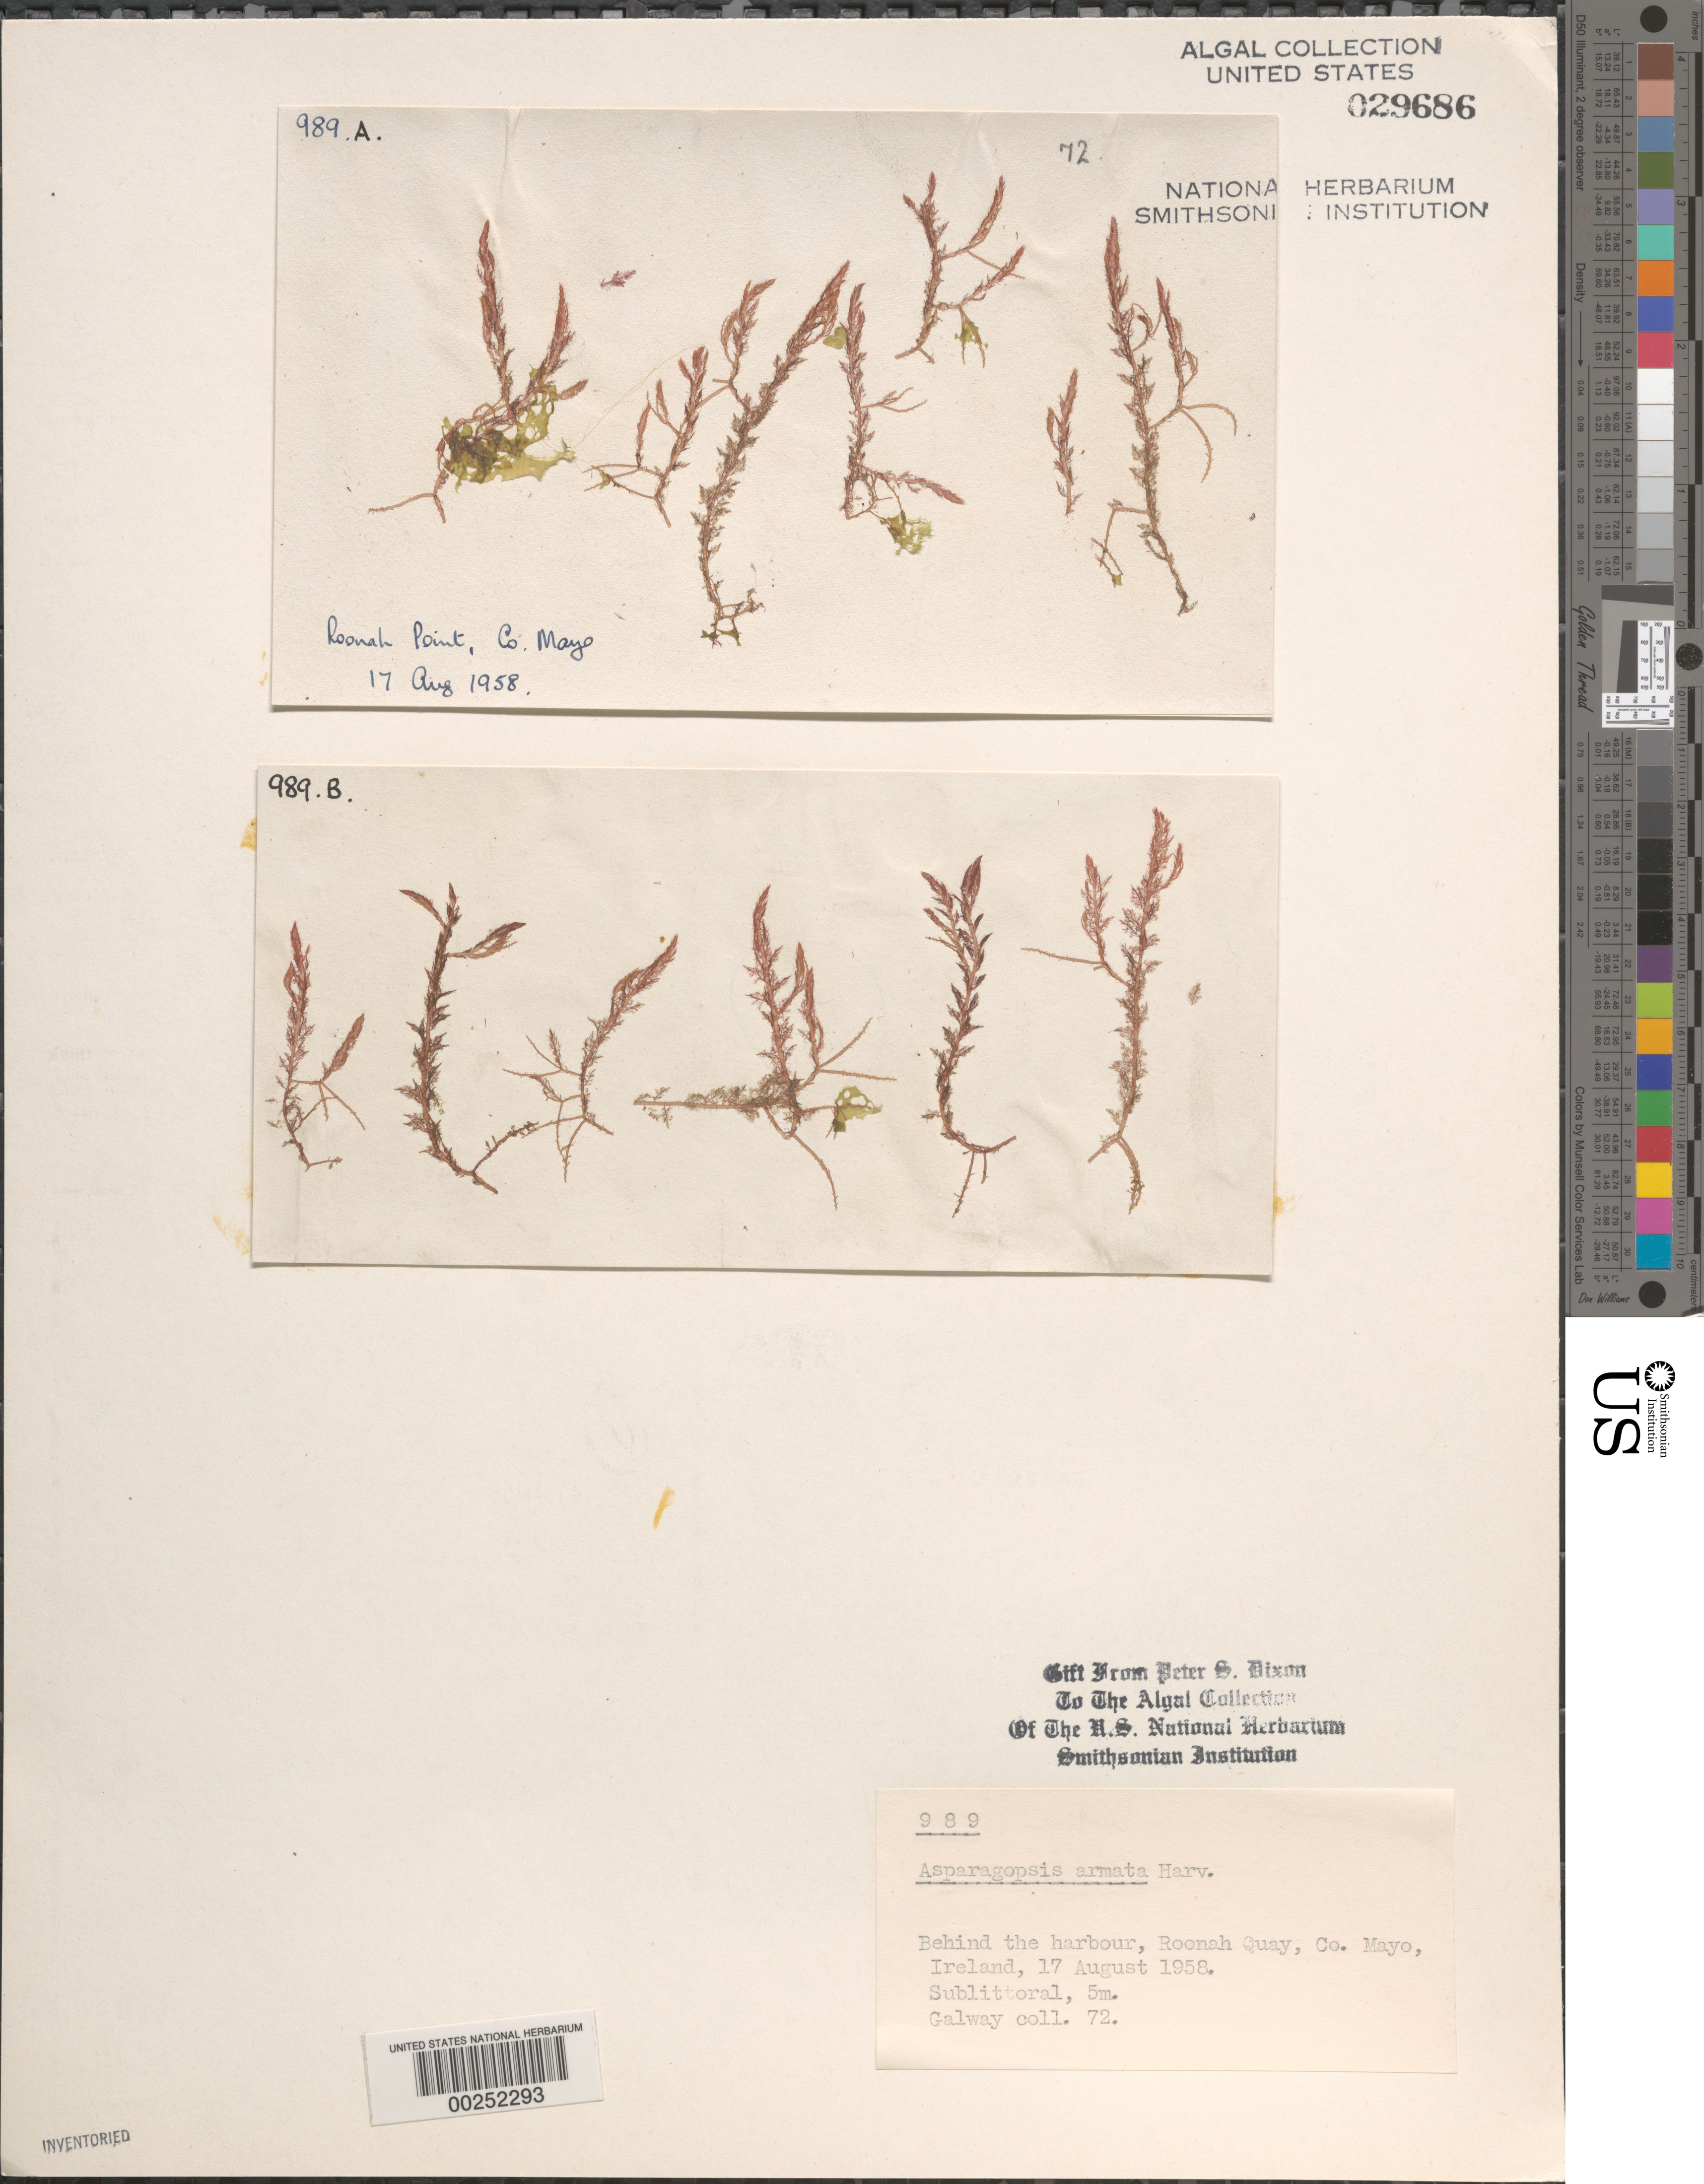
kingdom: Plantae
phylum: Rhodophyta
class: Florideophyceae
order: Bonnemaisoniales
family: Bonnemaisoniaceae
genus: Asparagopsis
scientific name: Asparagopsis armata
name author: Harv.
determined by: Dixon, P. S.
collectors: P. S. Dixon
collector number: PSD 989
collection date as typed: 17 Aug 1958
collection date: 1958-08-17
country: Ireland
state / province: Connaught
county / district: Mayo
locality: Roonah Quay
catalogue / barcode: US 29686